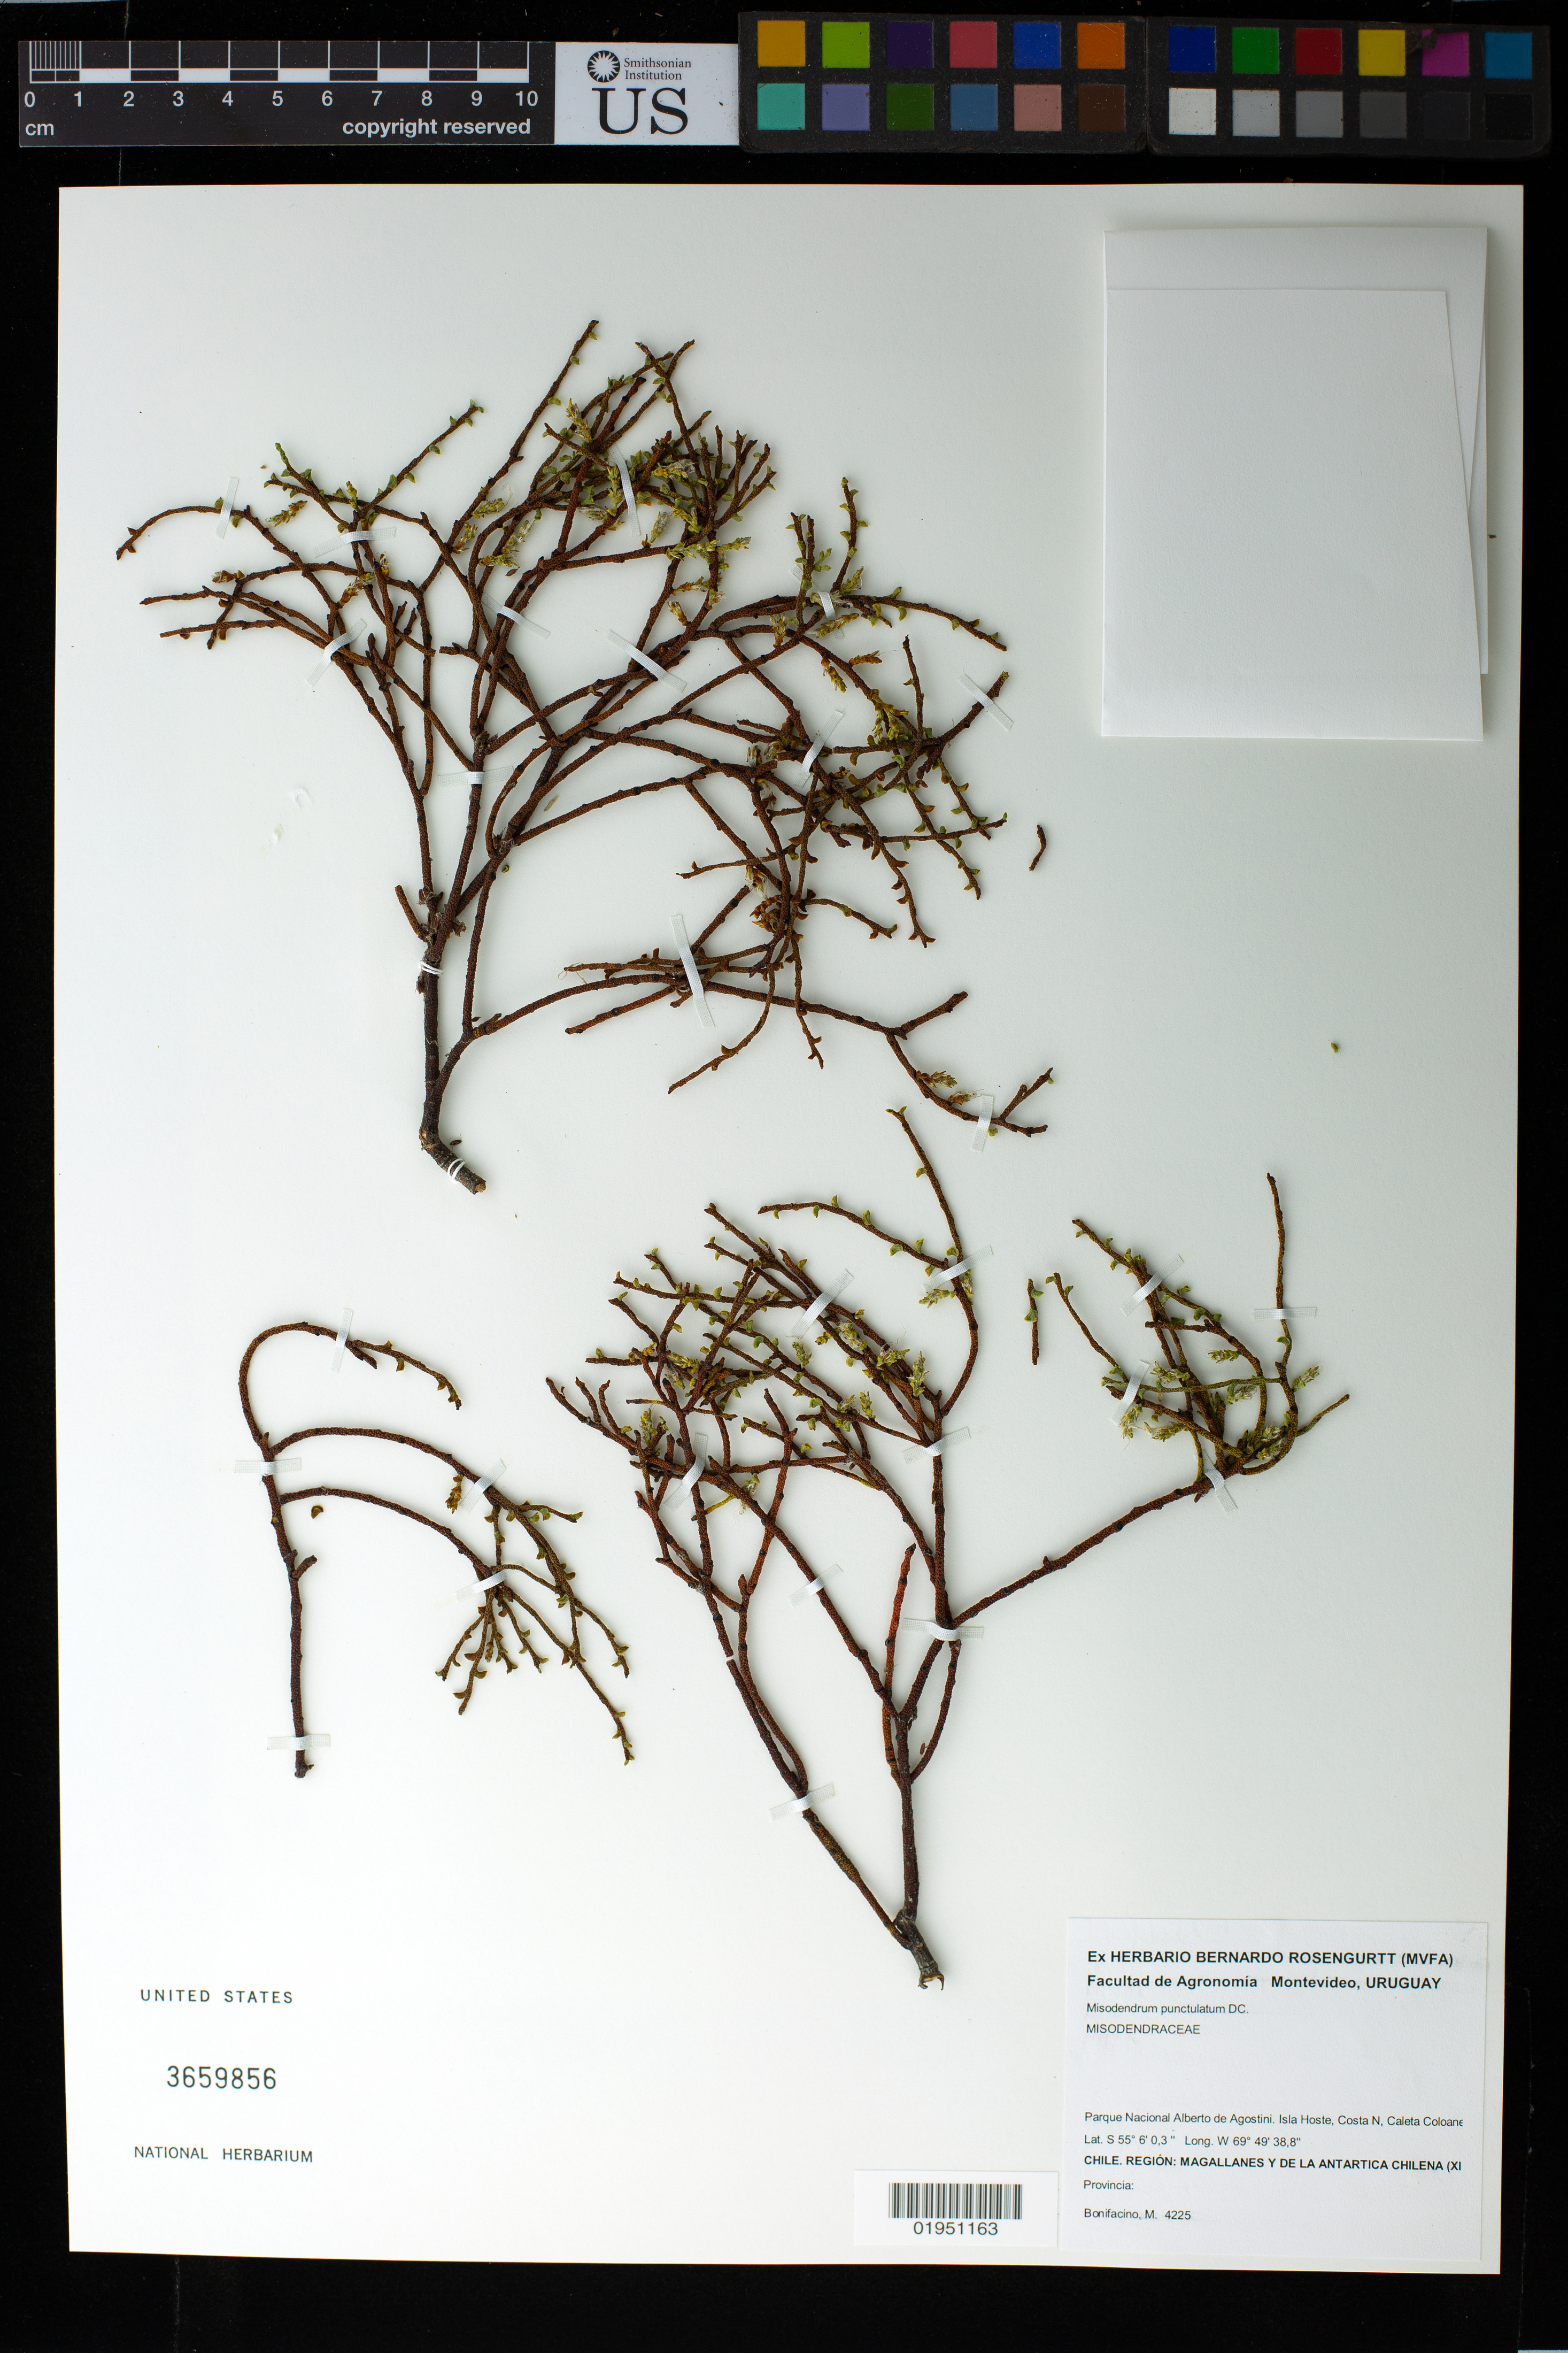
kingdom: Plantae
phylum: Tracheophyta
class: Magnoliopsida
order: Santalales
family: Misodendraceae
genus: Misodendrum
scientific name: Misodendrum punctulatum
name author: Sol. ex DC.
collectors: M. Bonifacino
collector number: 4225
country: Chile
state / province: Magallanes y de la Antártica Chilena (XII)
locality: Parque Nacional Alberto de Agostini, Isla Hoste, Costa N, Caleta Coloane.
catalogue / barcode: US 3659856